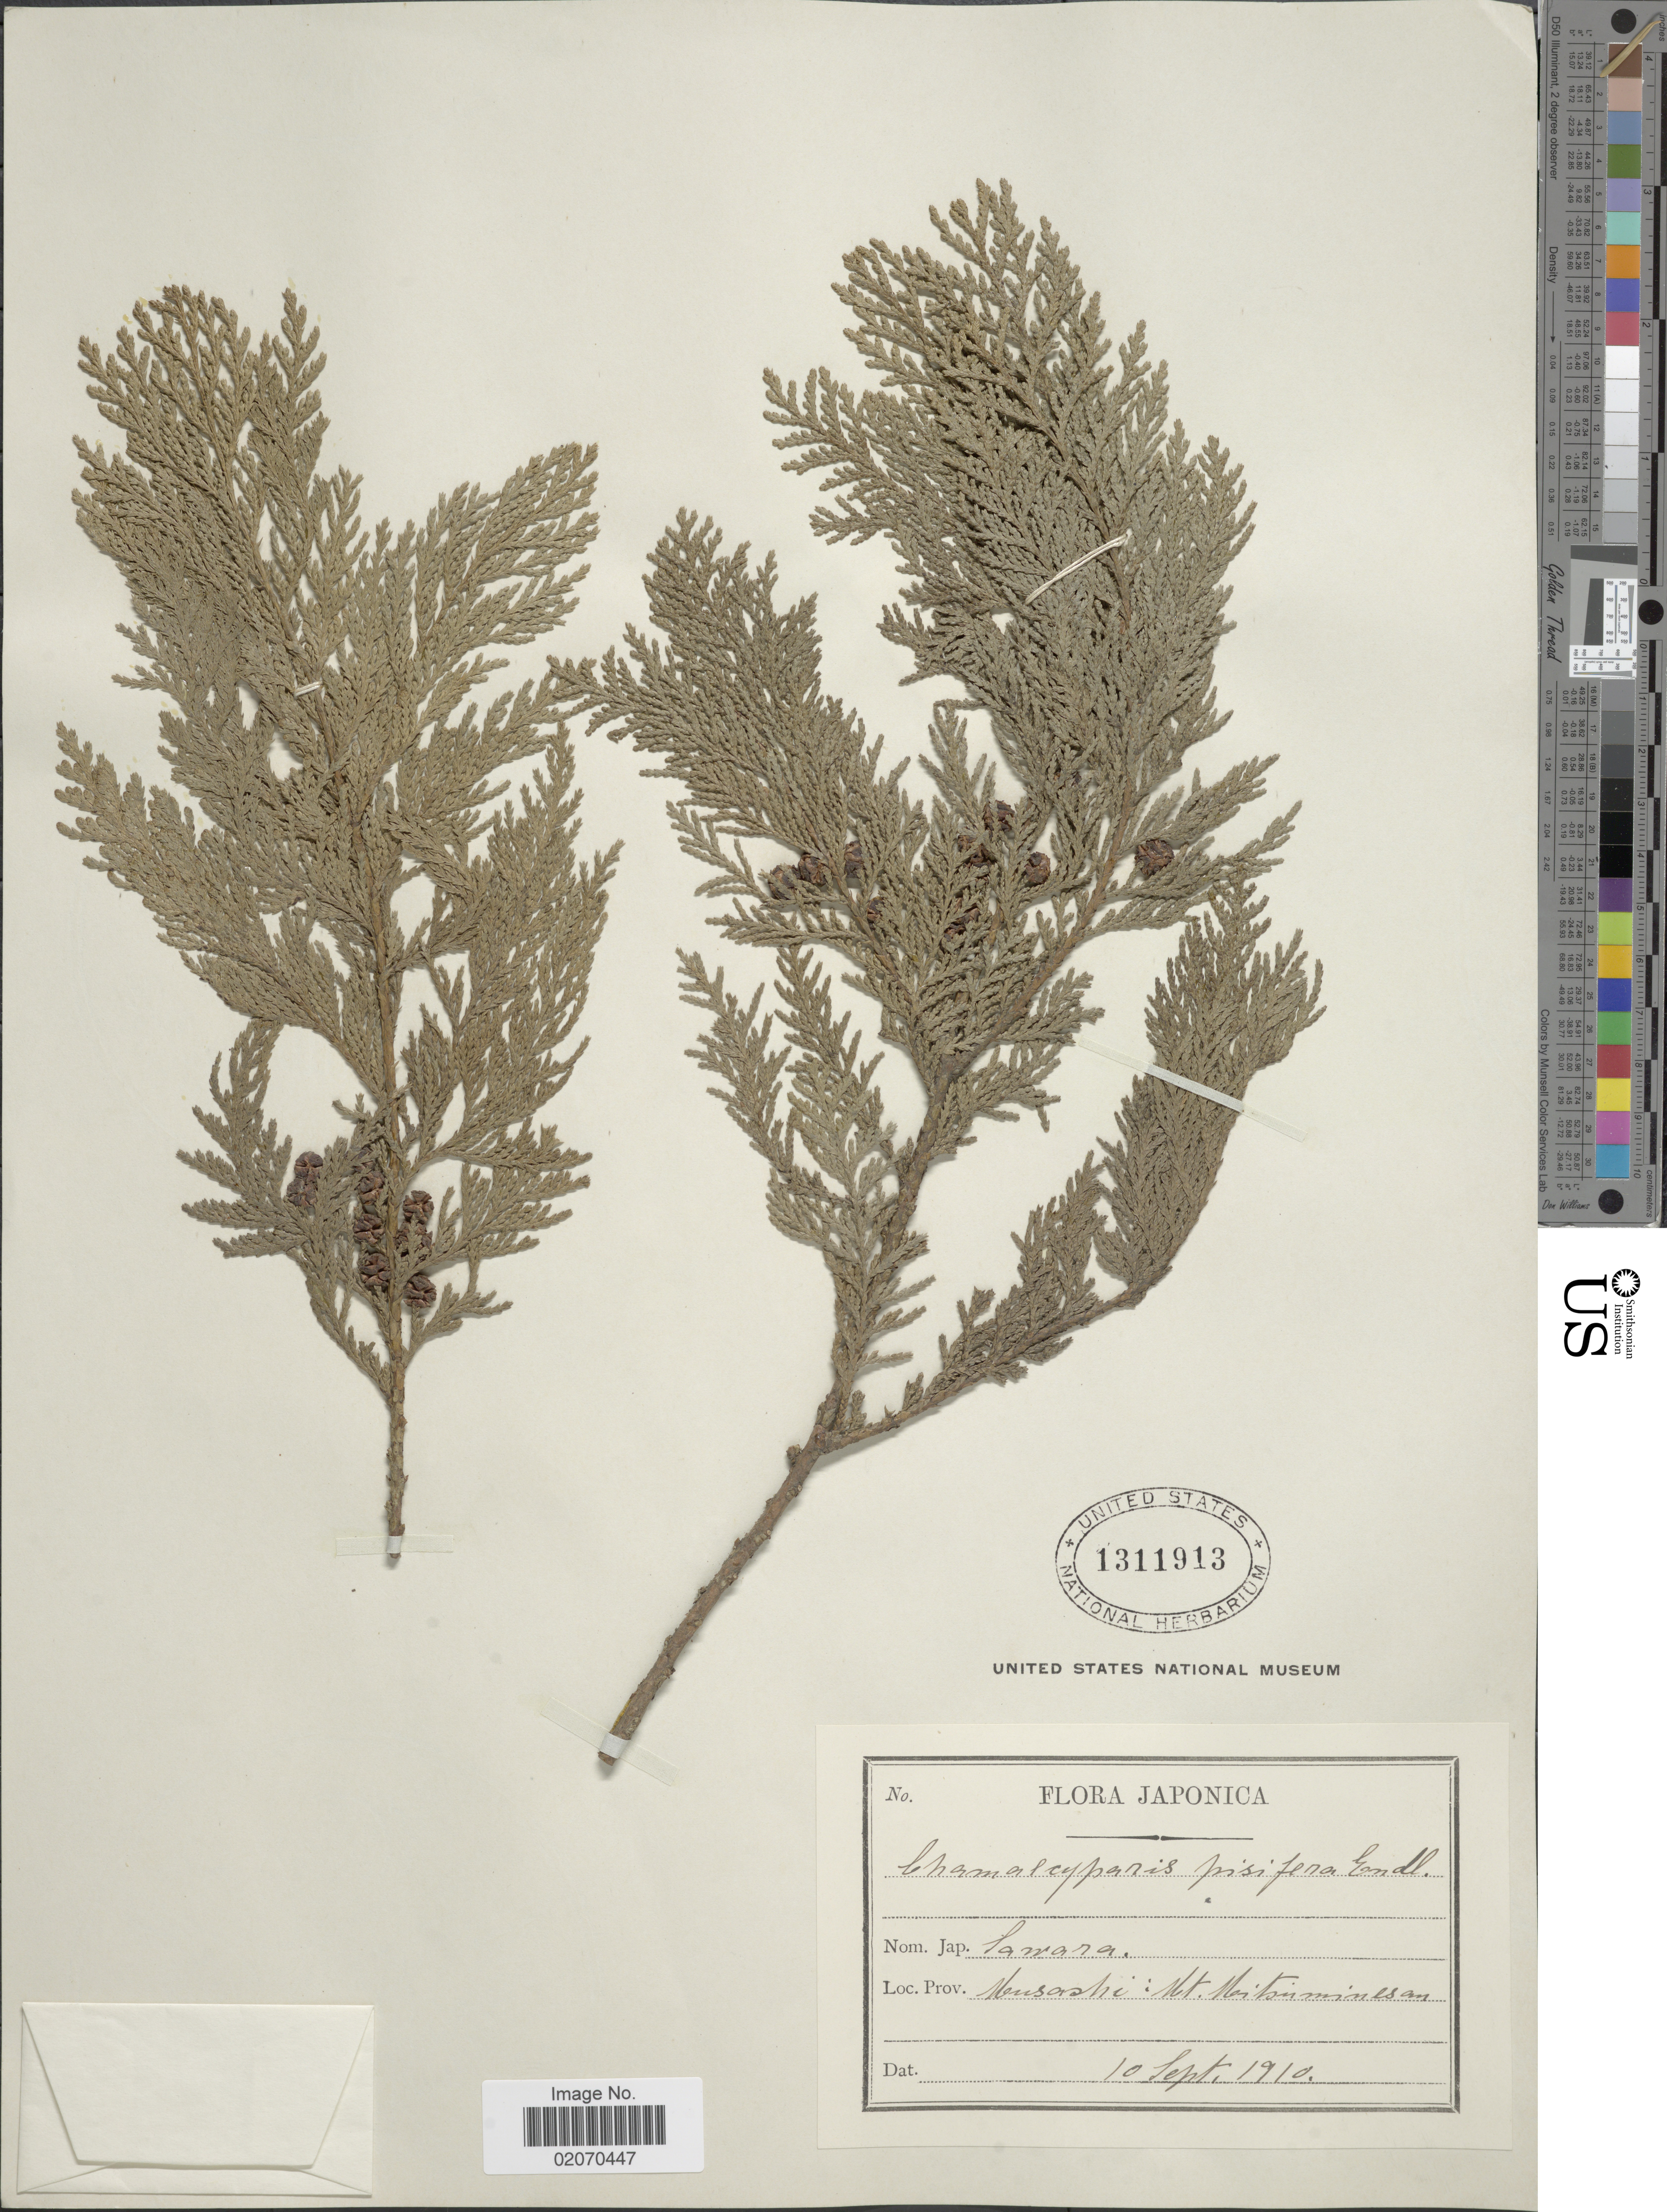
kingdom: Plantae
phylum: Tracheophyta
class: Pinopsida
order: Pinales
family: Cupressaceae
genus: Chamaecyparis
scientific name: Chamaecyparis pisifera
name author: (Siebold & Zucc.) Endl.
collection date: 1910-09-10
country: Japan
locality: Musashi: Mt. Mitsuminesan.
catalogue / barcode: US 1311913